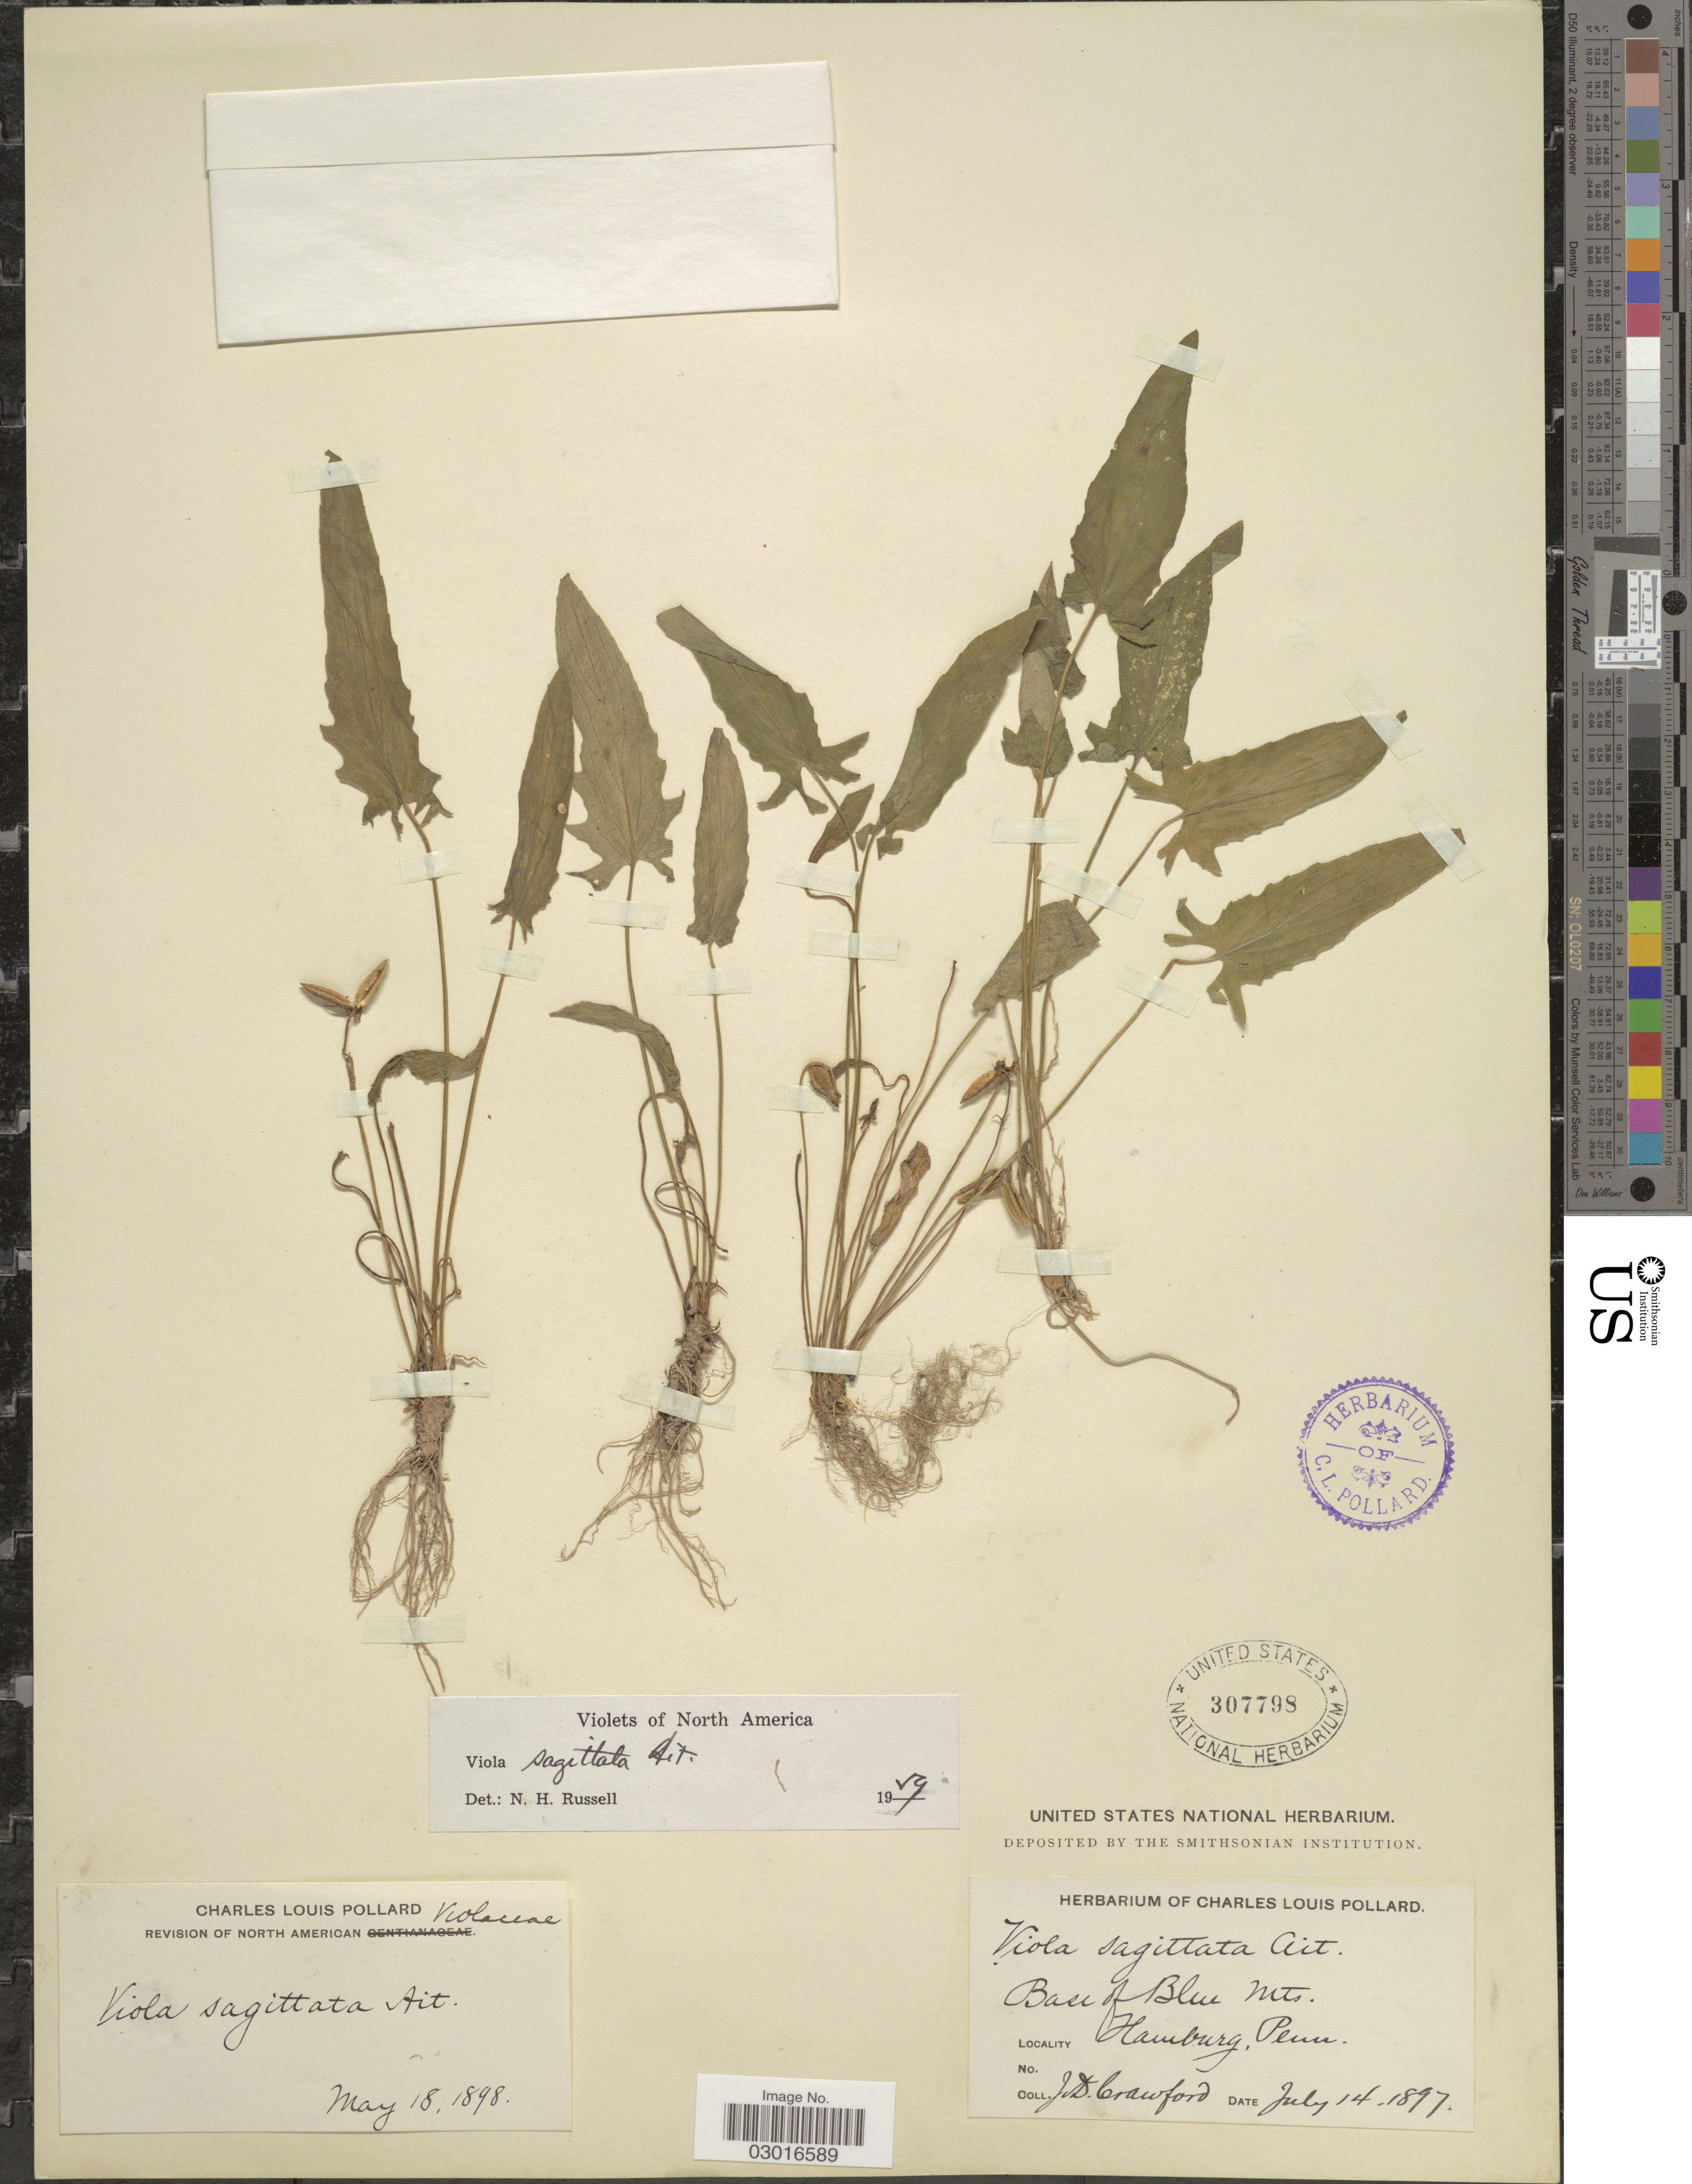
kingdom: Plantae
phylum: Tracheophyta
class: Magnoliopsida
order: Malpighiales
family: Violaceae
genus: Viola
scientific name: Viola sagittata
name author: Aiton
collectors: J. Crawford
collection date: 1897-07-14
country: United States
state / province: Pennsylvania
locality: Base of Blue Mts. Hamburg.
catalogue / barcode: US 307798